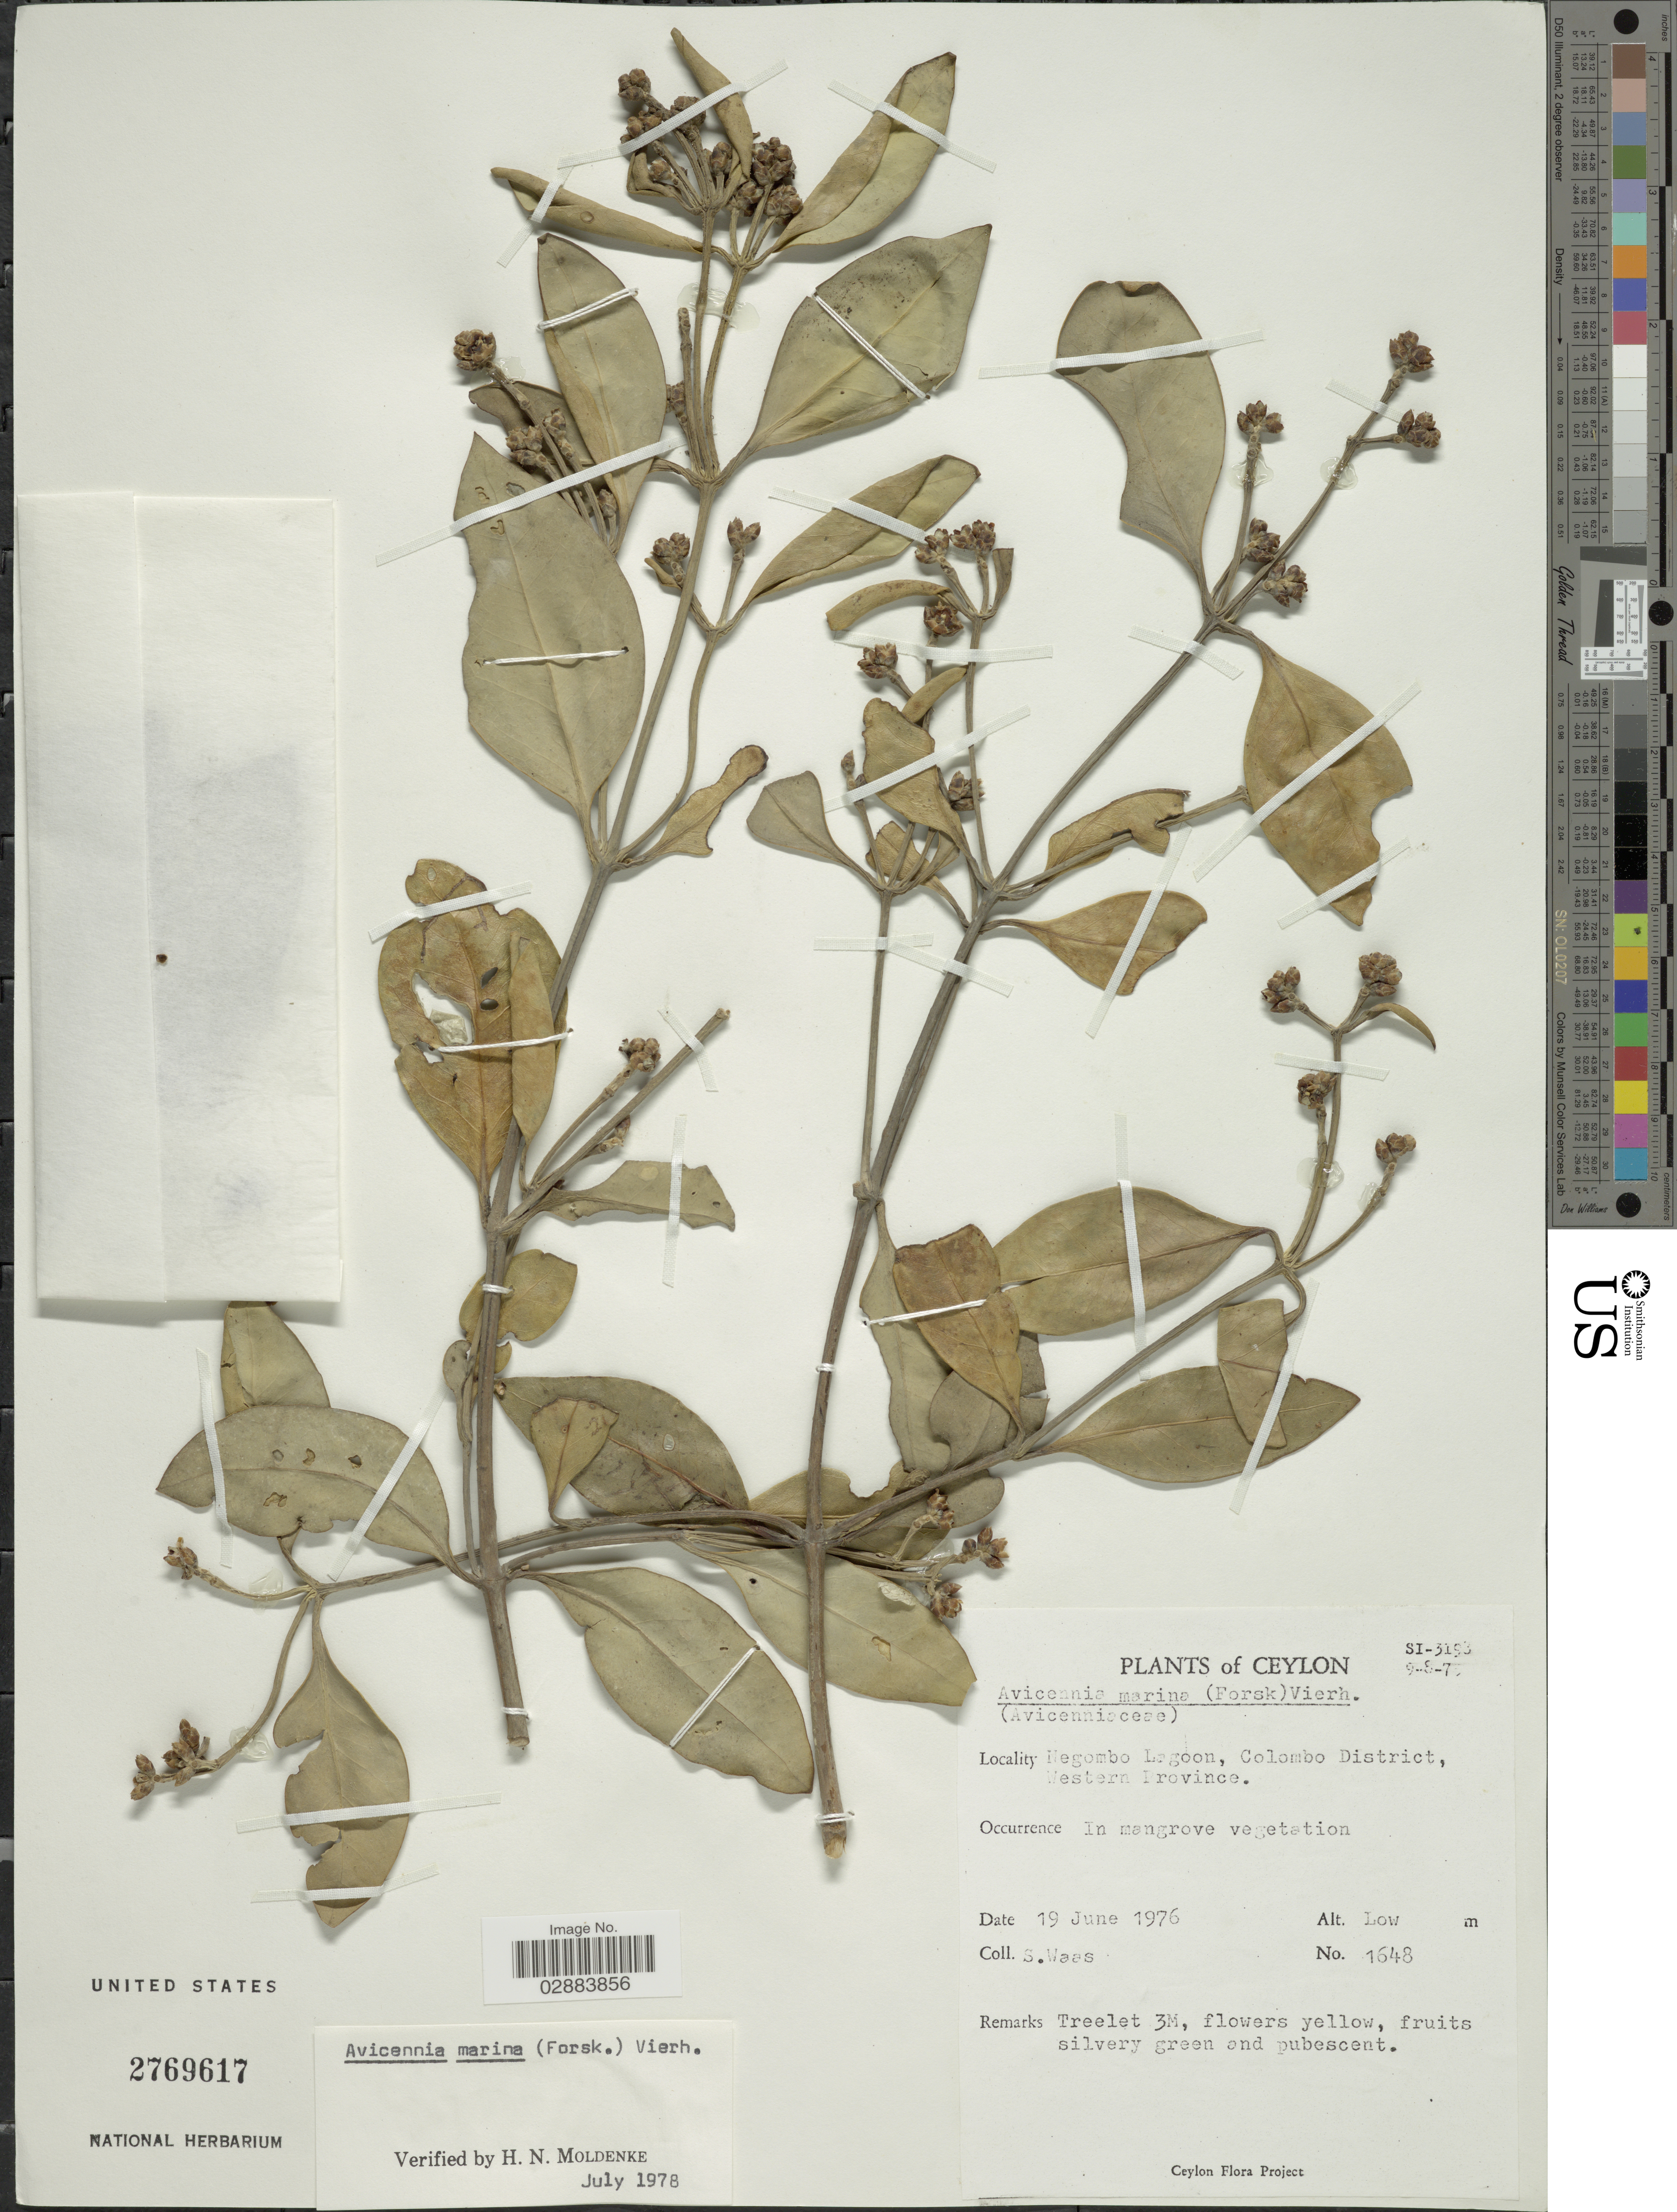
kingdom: Plantae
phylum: Tracheophyta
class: Magnoliopsida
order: Lamiales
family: Acanthaceae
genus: Avicennia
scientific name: Avicennia marina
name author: (Forssk.) Vierh.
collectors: S. Waas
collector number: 1648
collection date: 1976-06-19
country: Sri Lanka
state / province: Western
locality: Ceylon. Negombo Lagoon, Colombo District.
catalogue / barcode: US 2769617